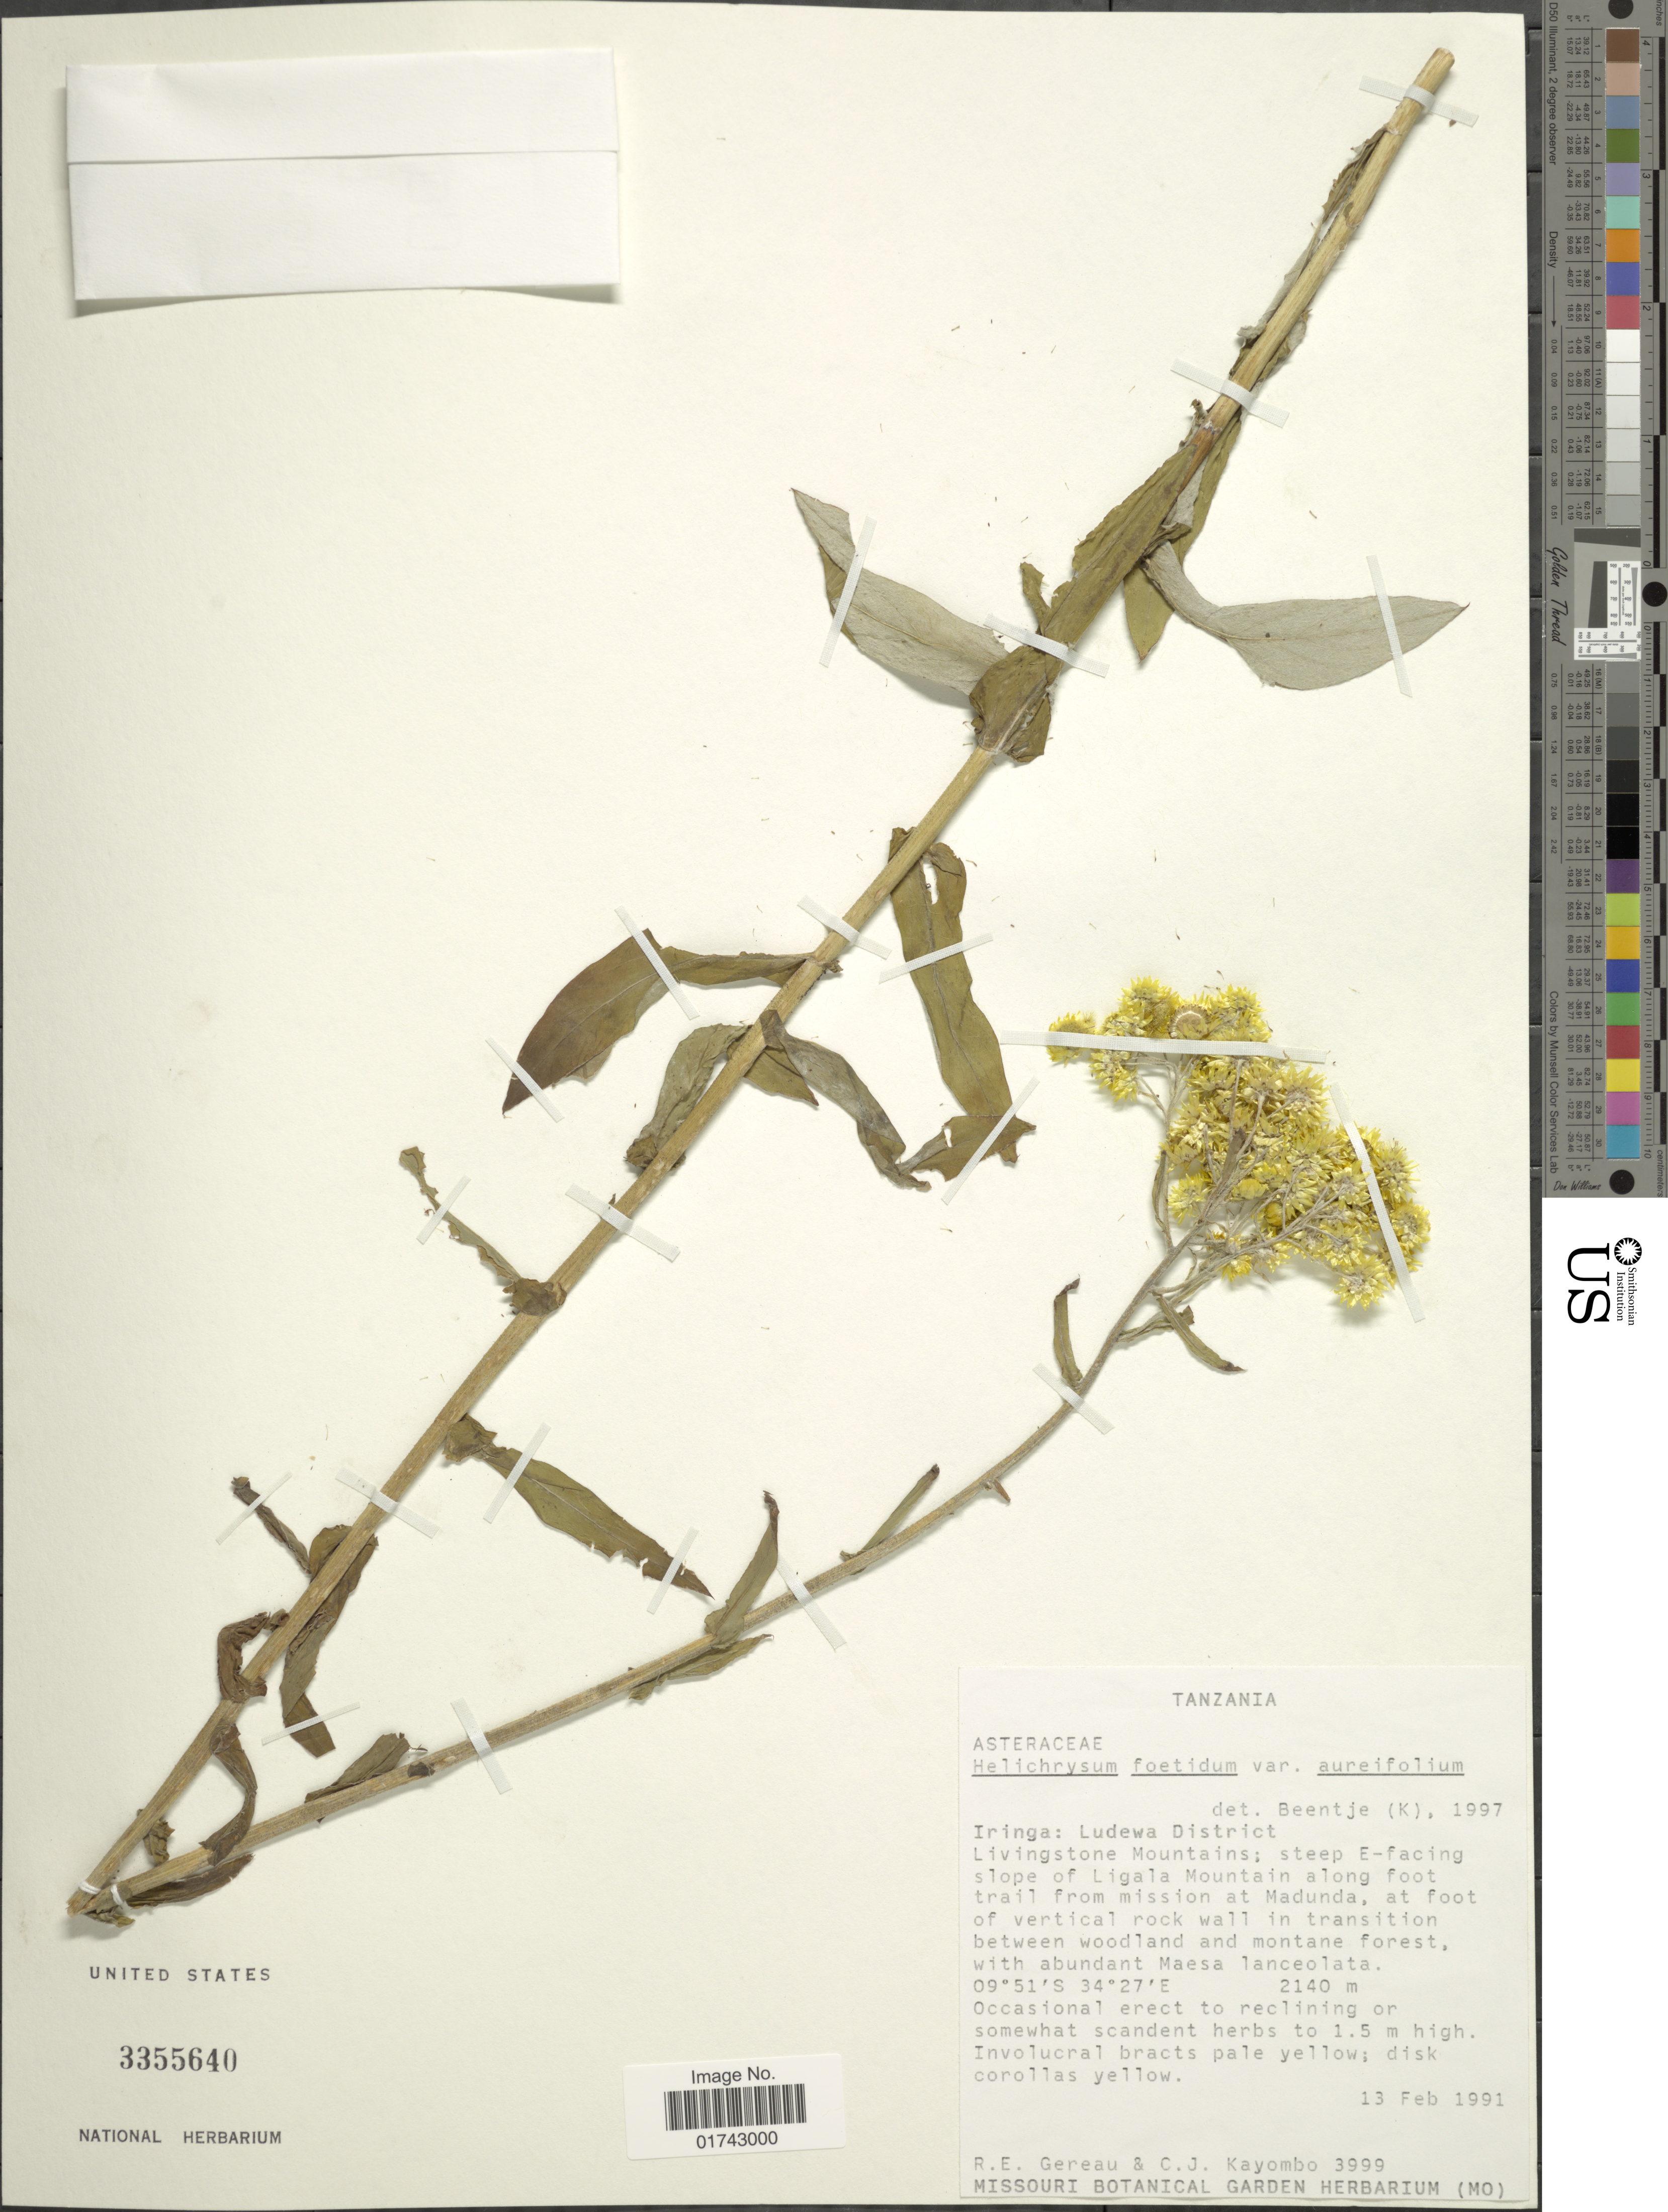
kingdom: Plantae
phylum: Tracheophyta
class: Magnoliopsida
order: Asterales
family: Asteraceae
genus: Helichrysum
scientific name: Helichrysum foetidum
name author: (L.) Moench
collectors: R. Gereau & C. Kayombo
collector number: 3999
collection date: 1991-02-13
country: Tanzania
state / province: Iringa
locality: Iringa: Ludewa District, Livingstone Mountains; steep E-facing slope of Ligala Mountain along foot trail from mission at Madunha, at foot of vertical rock wall in transition between woodland and montane forest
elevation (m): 2140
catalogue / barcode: US 3355640